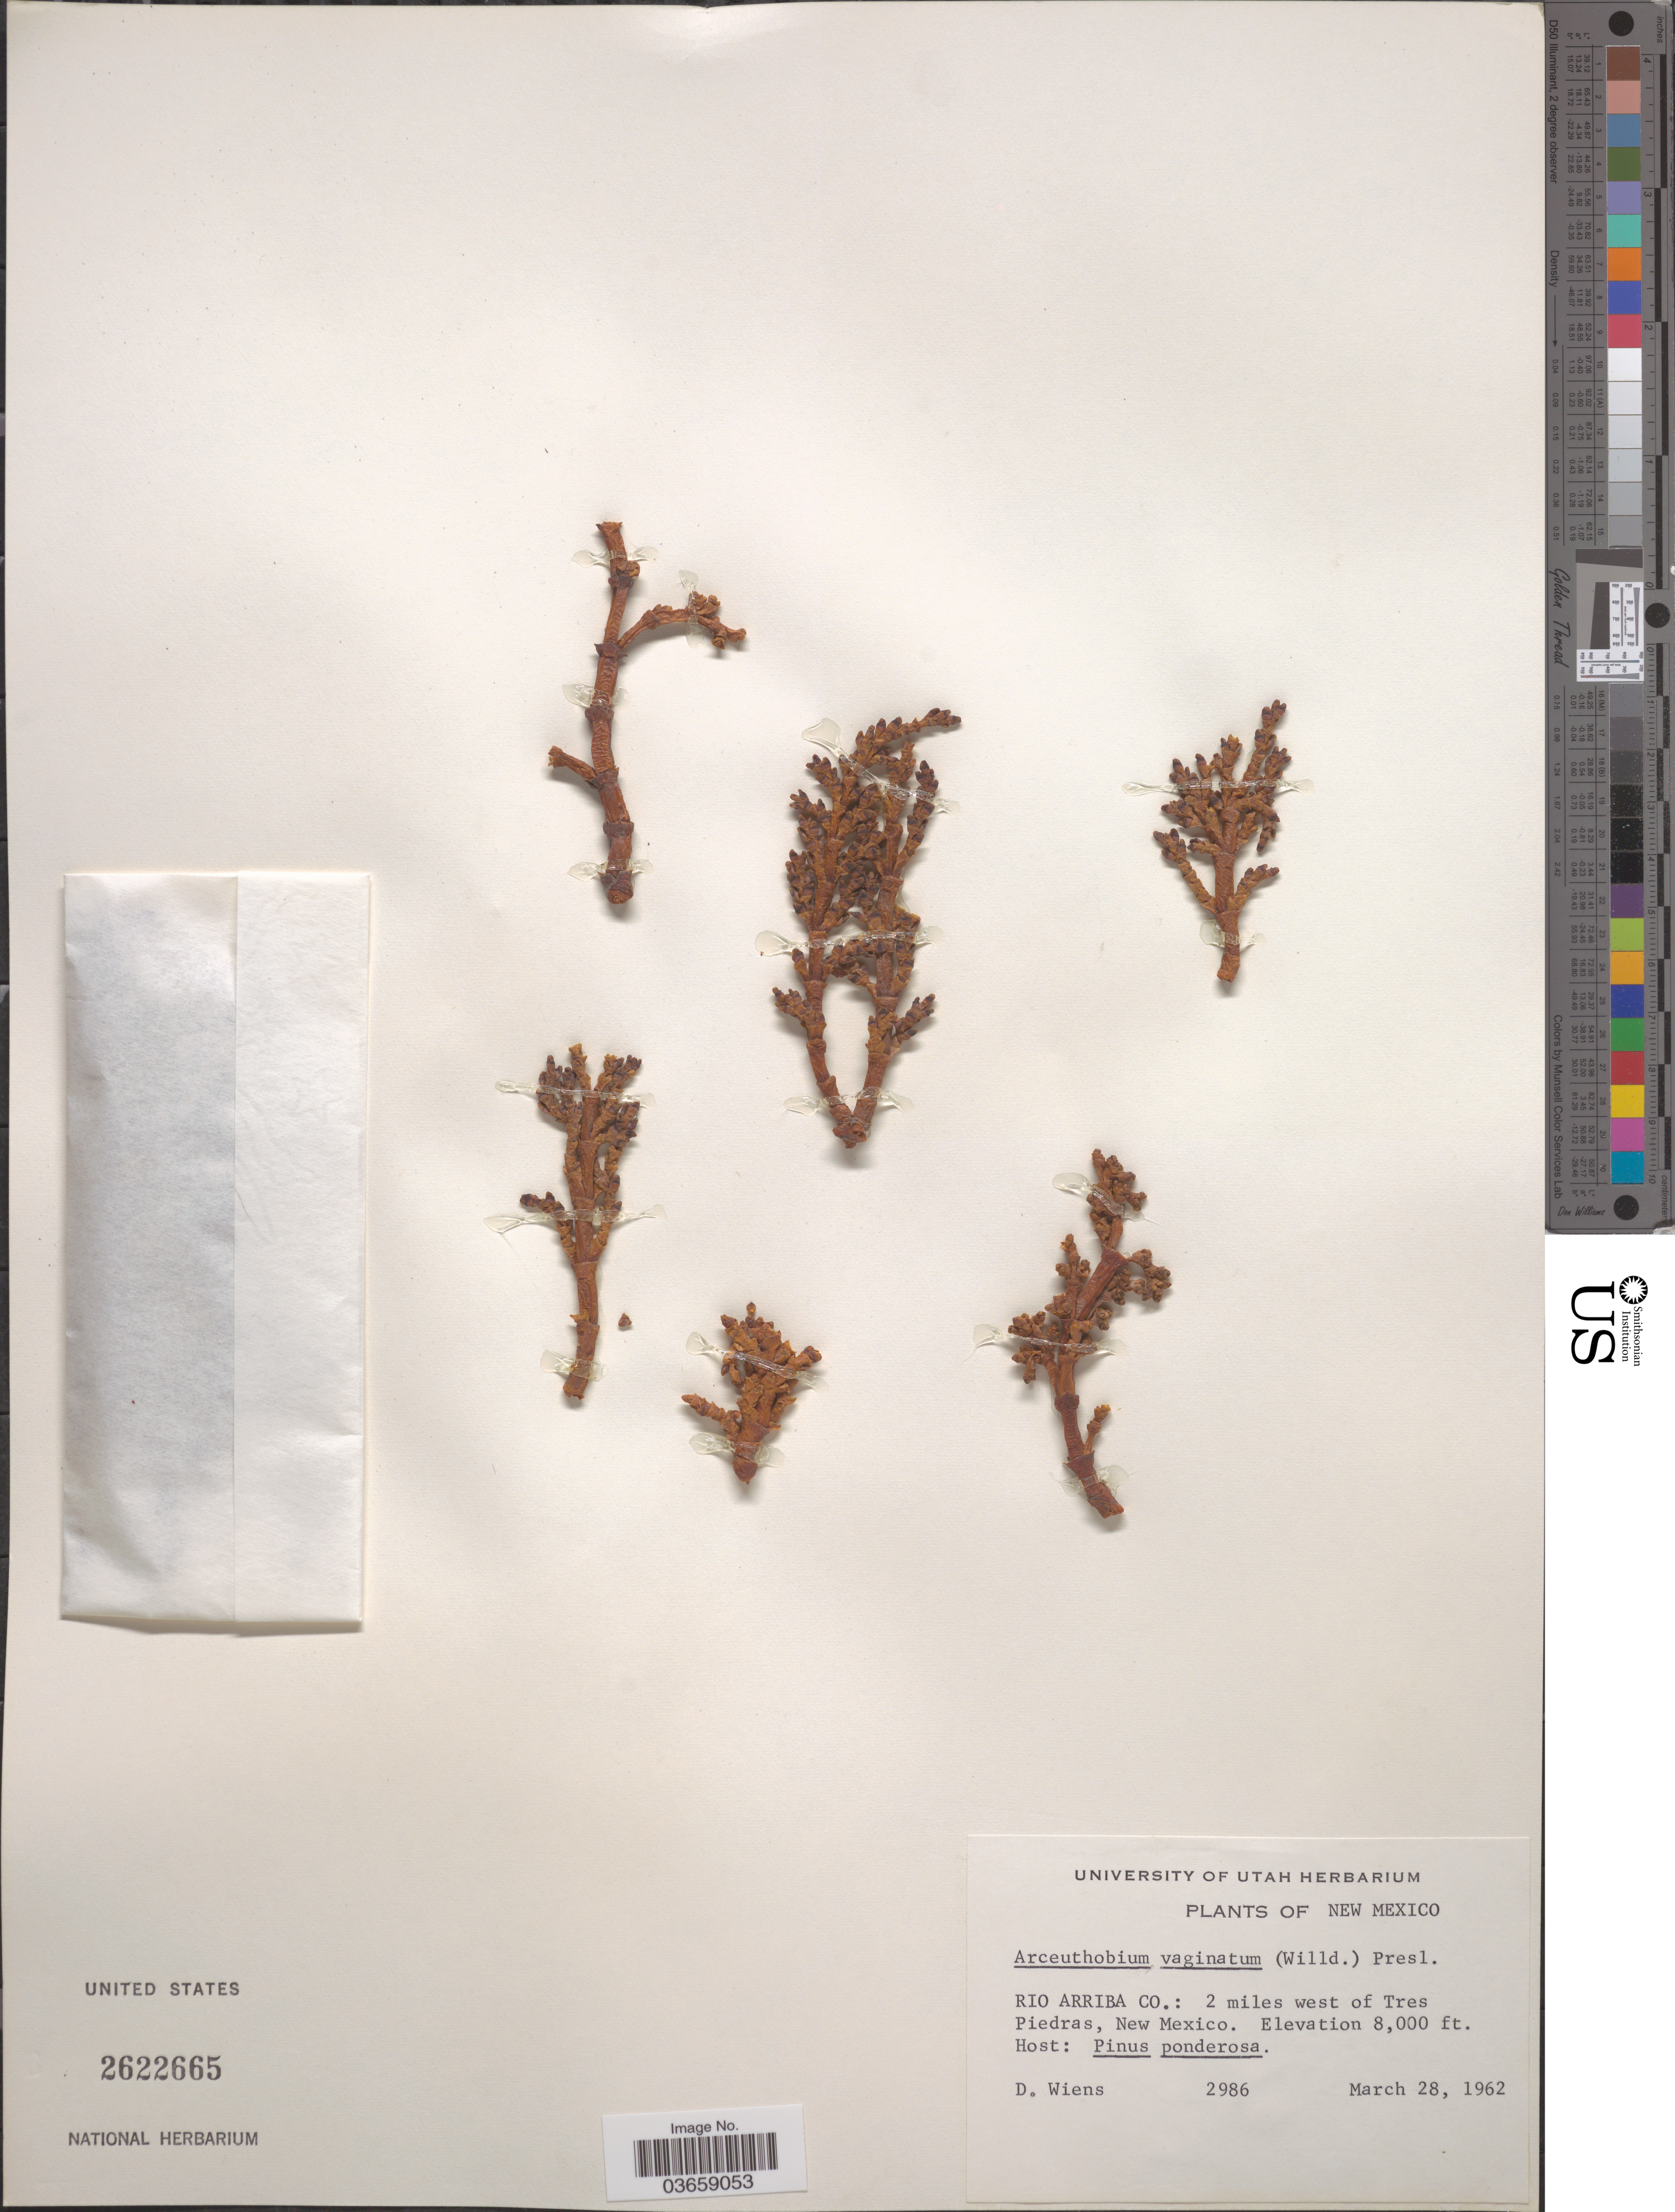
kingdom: Plantae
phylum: Tracheophyta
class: Magnoliopsida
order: Santalales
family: Viscaceae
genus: Arceuthobium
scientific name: Arceuthobium vaginatum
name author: (Humb. & Bonpl. ex Willd.) J. Presl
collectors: D. Wiens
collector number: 2986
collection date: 1962-03-28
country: United States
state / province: New Mexico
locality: Rio Arriba Co.: 2 miles west of Tres Piedras.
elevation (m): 2438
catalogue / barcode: US 2622665